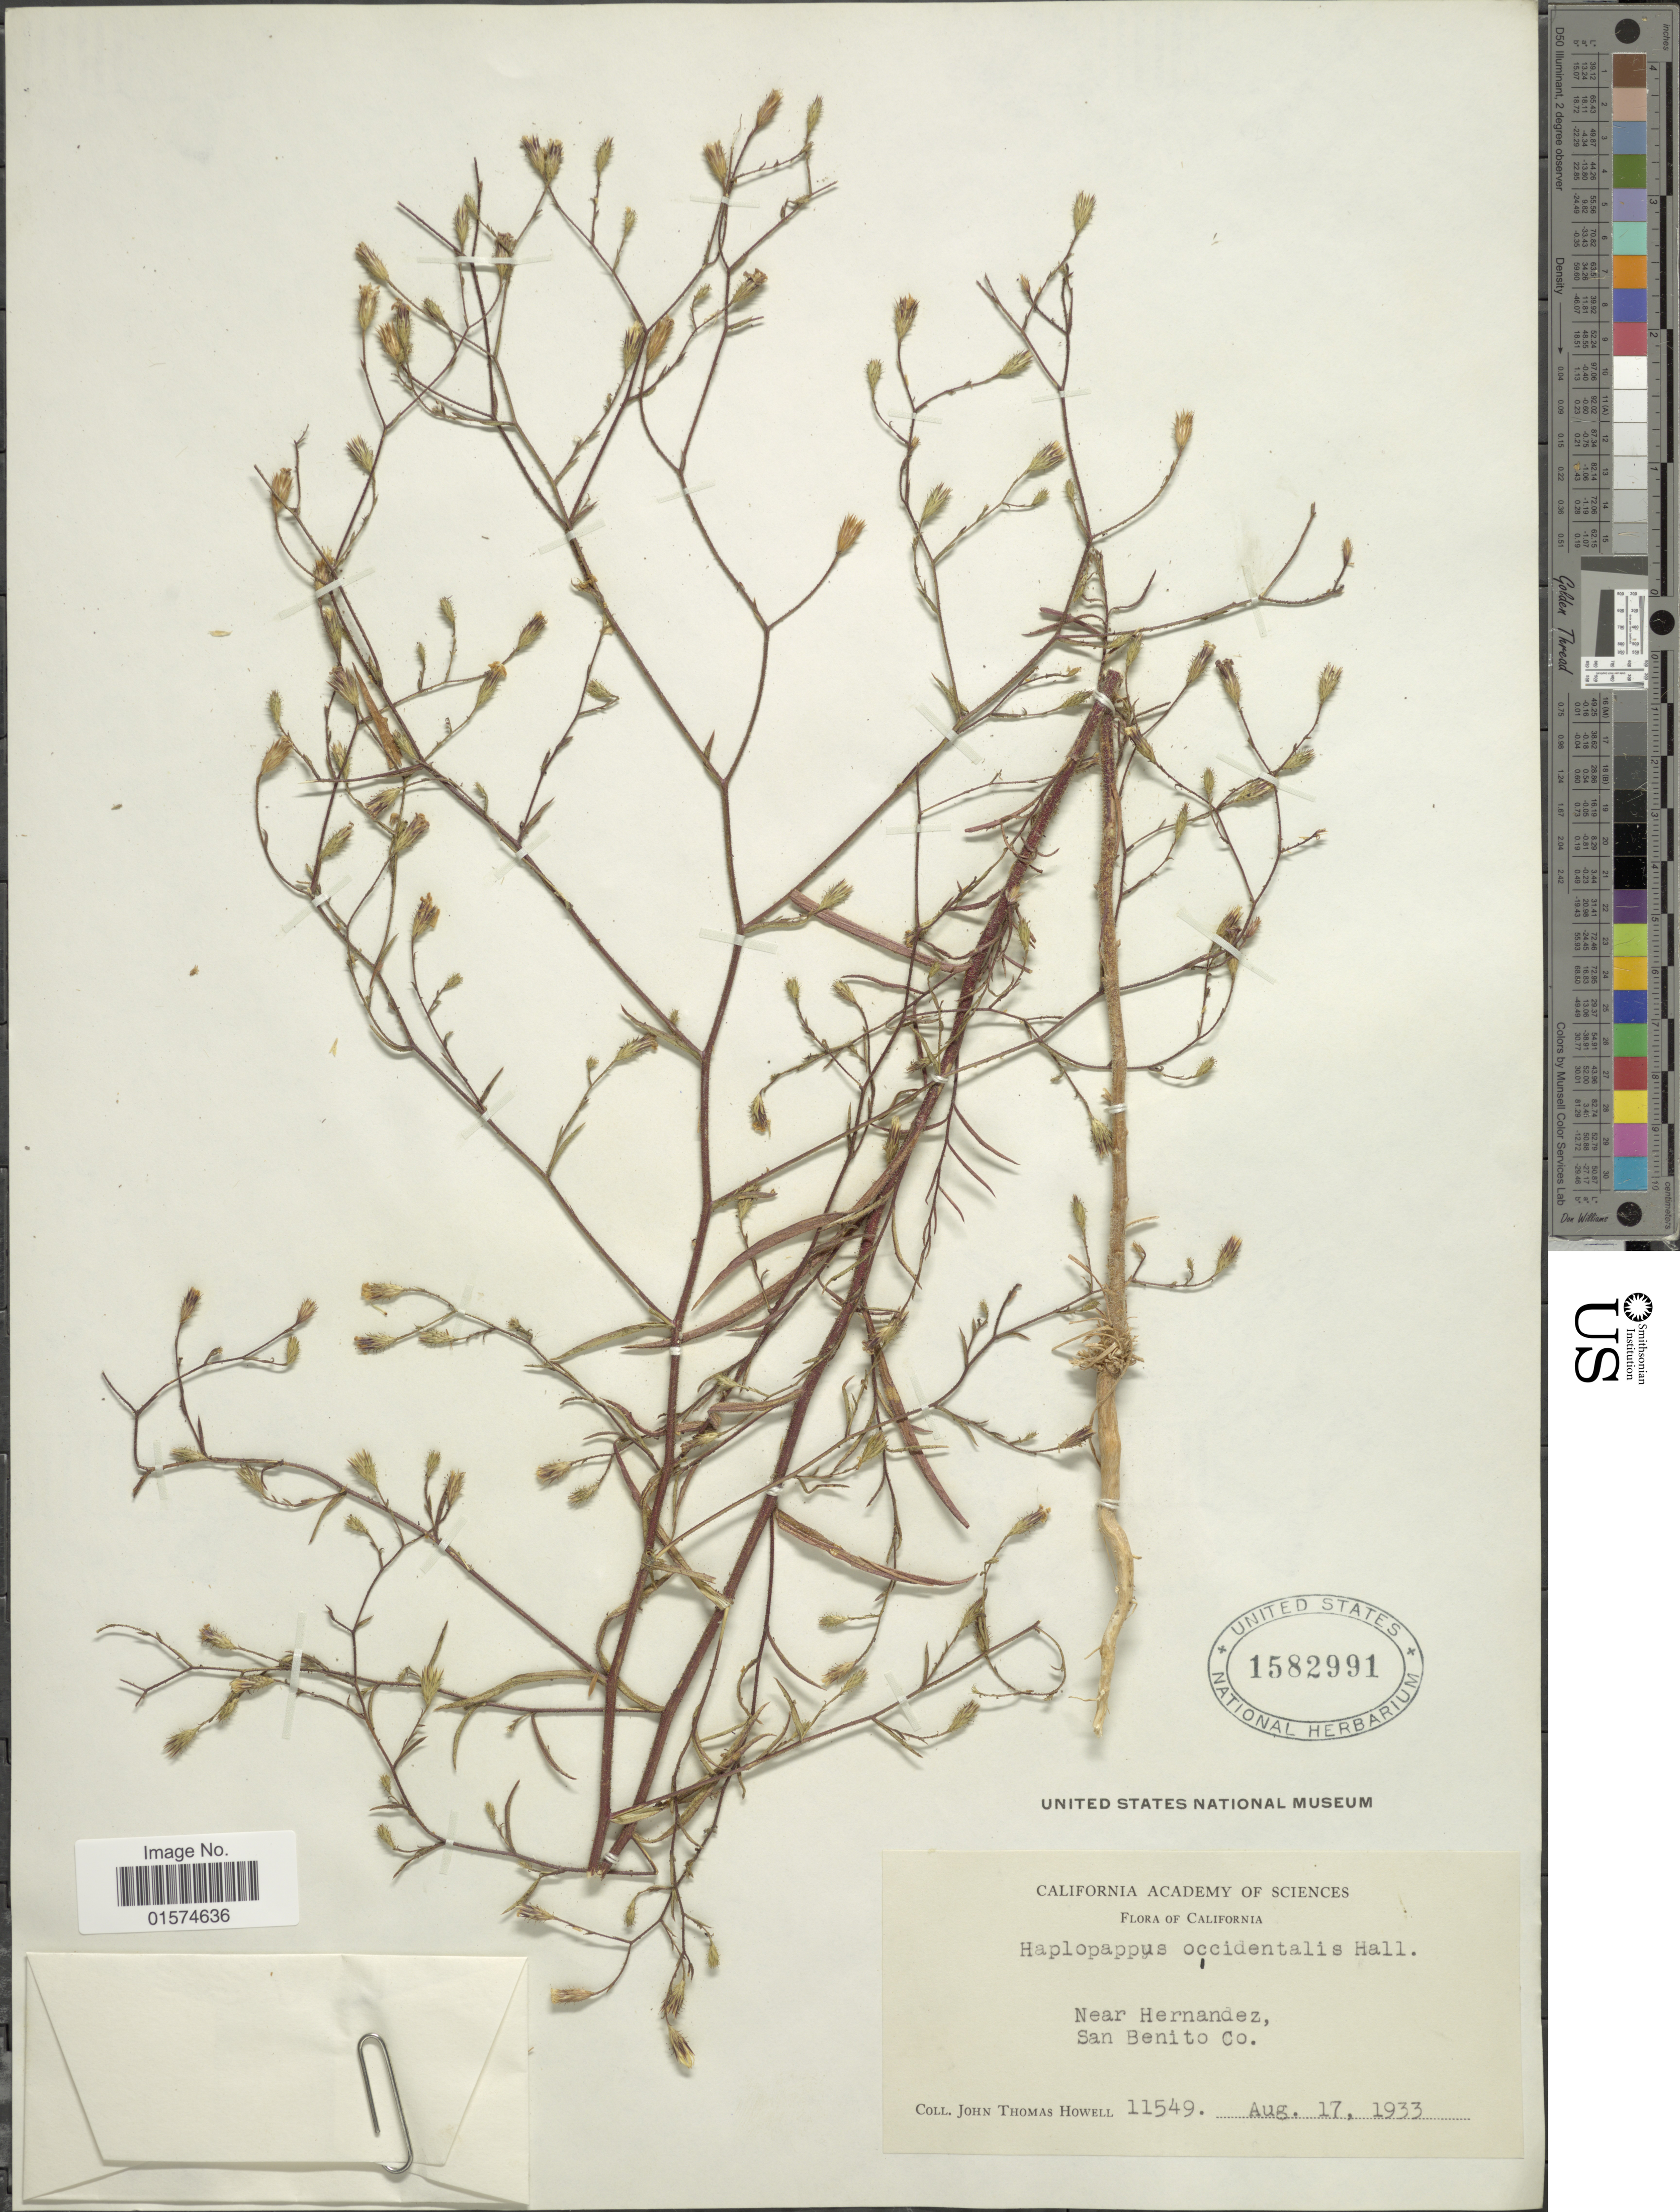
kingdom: Plantae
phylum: Tracheophyta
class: Magnoliopsida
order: Asterales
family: Asteraceae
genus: Benitoa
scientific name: Benitoa occidentalis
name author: (H.M. Hall) D.D. Keck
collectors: J. T. Howell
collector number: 11549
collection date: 1933-08-17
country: United States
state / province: California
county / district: San Benito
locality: Near Hernandez, San Benito Co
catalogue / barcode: US 1582991